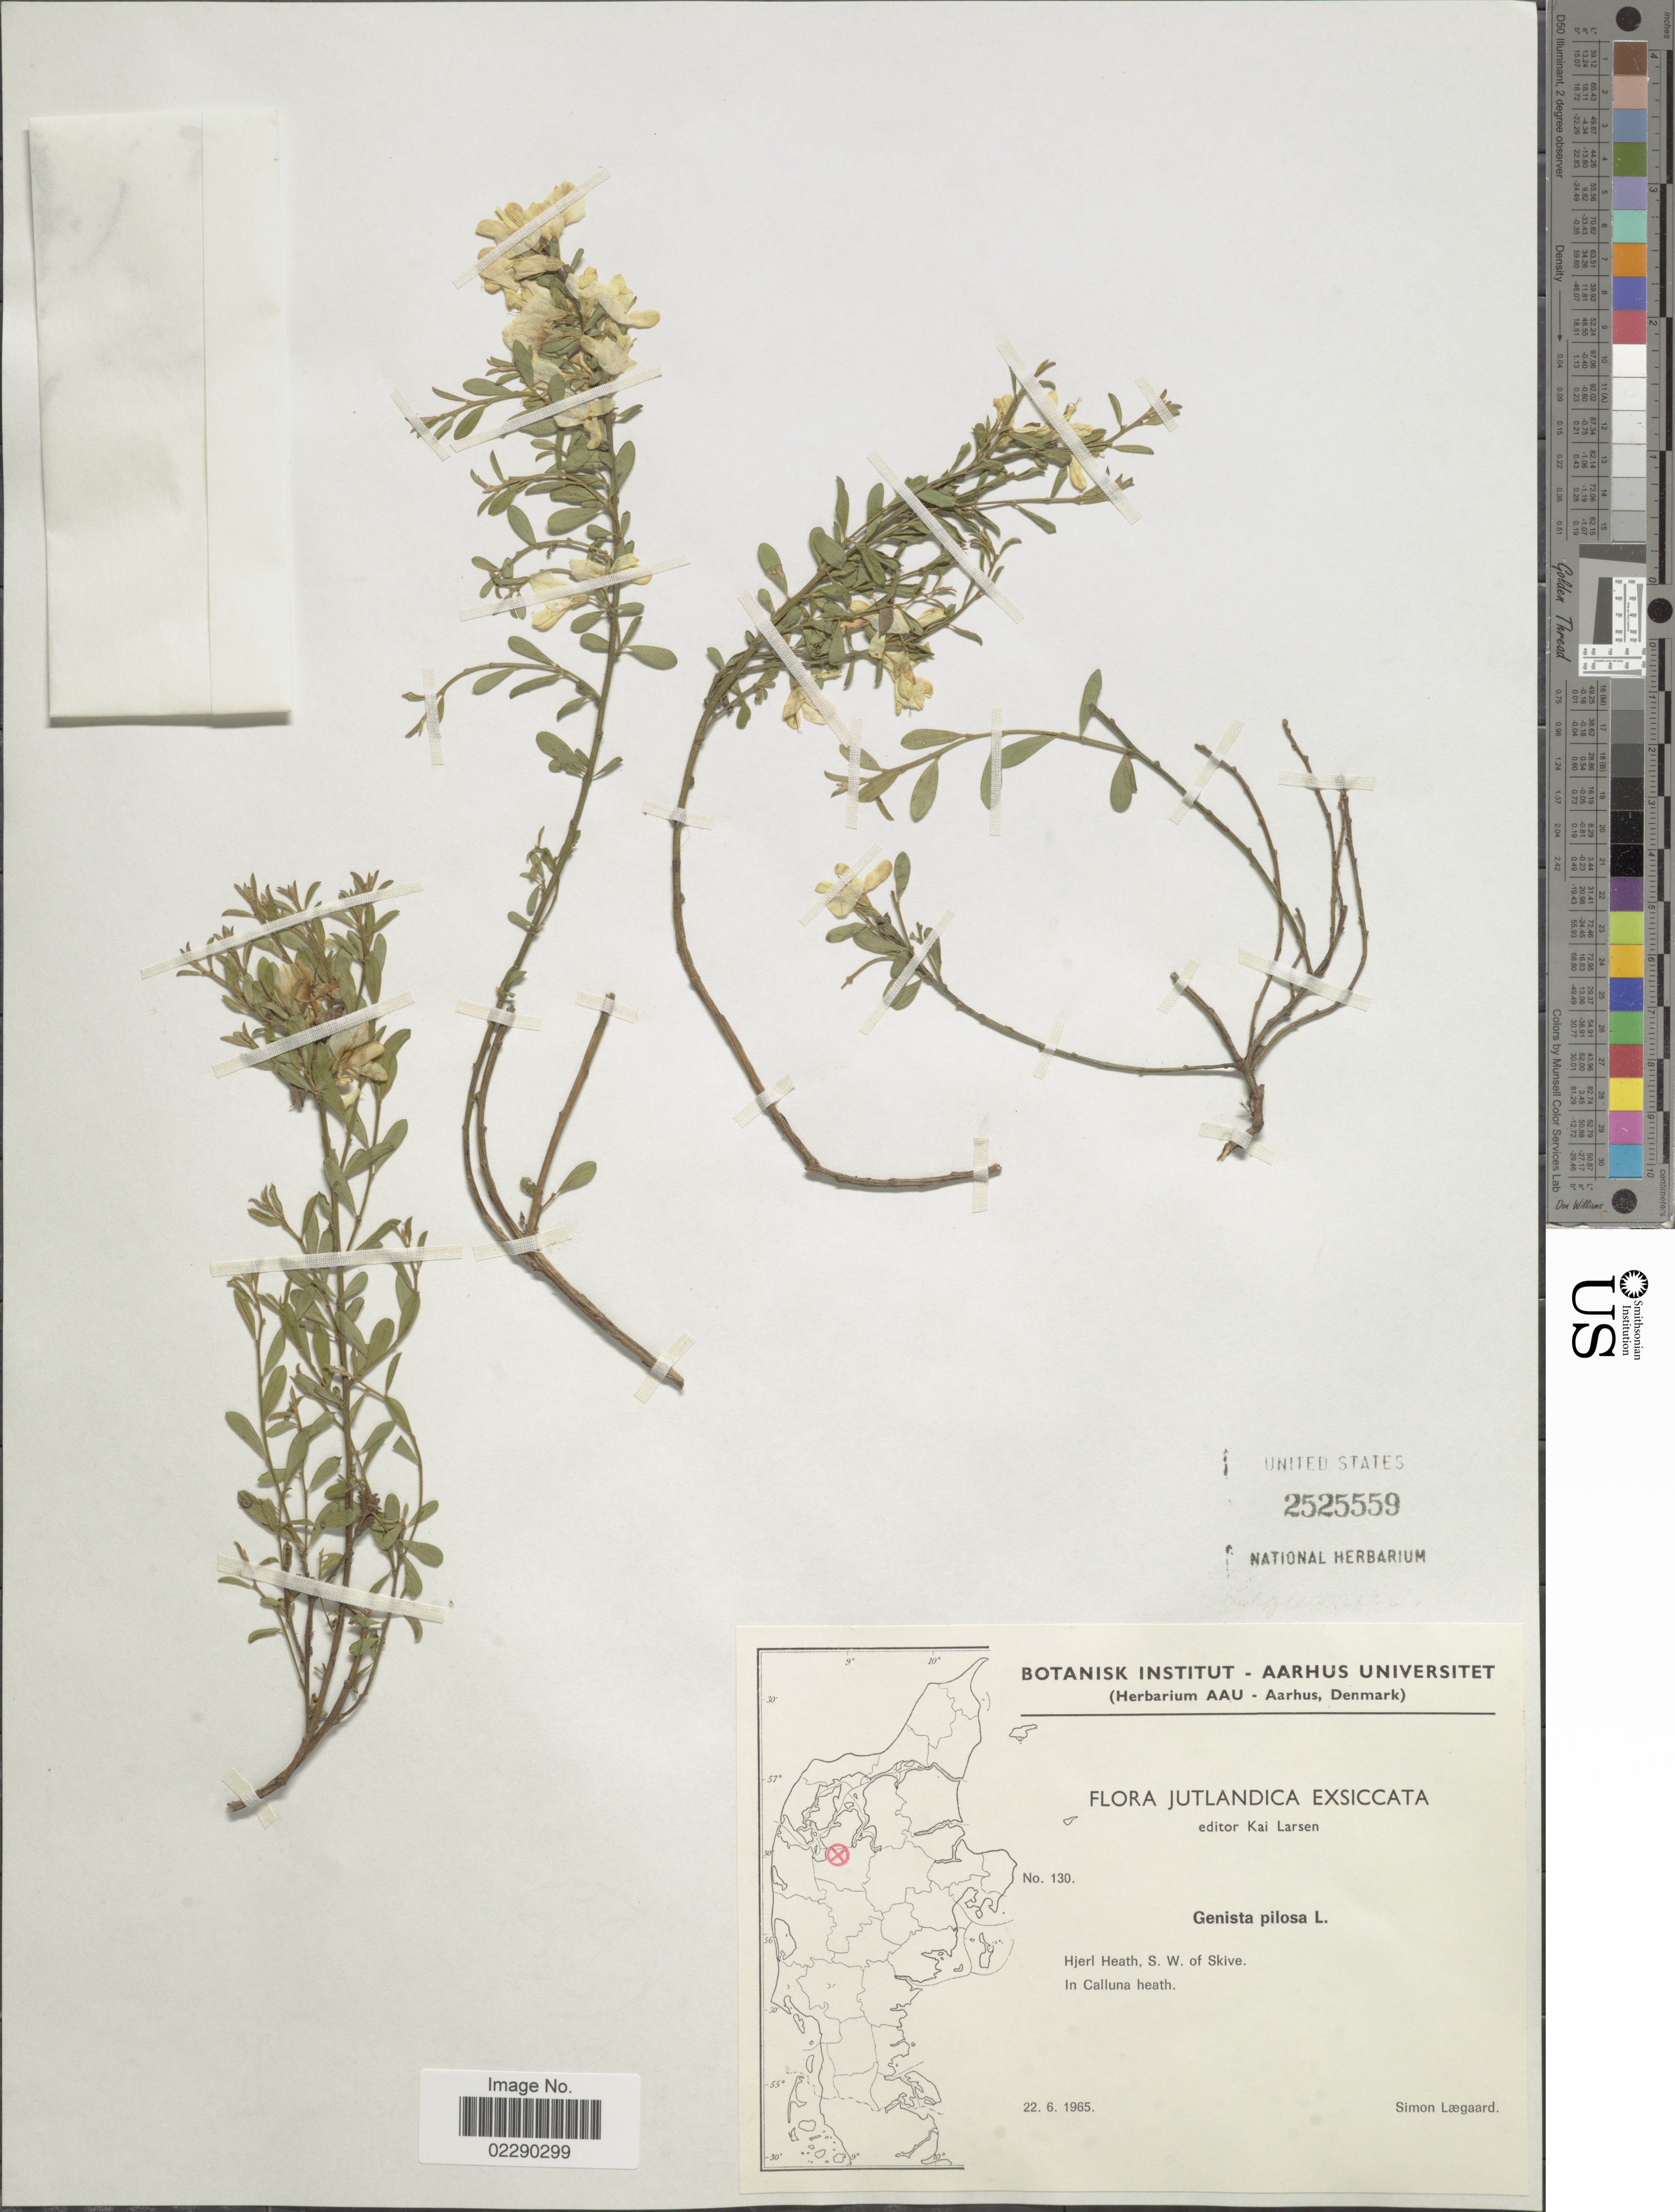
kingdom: Plantae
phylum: Tracheophyta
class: Magnoliopsida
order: Fabales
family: Fabaceae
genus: Genista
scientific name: Genista pilosa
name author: L.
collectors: S. Lægaard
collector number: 130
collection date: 1965-06-22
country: Denmark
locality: Jutlandica, Hjerl Heath, S. W. of Skive, in Calluna heath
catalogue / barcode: US 2525559